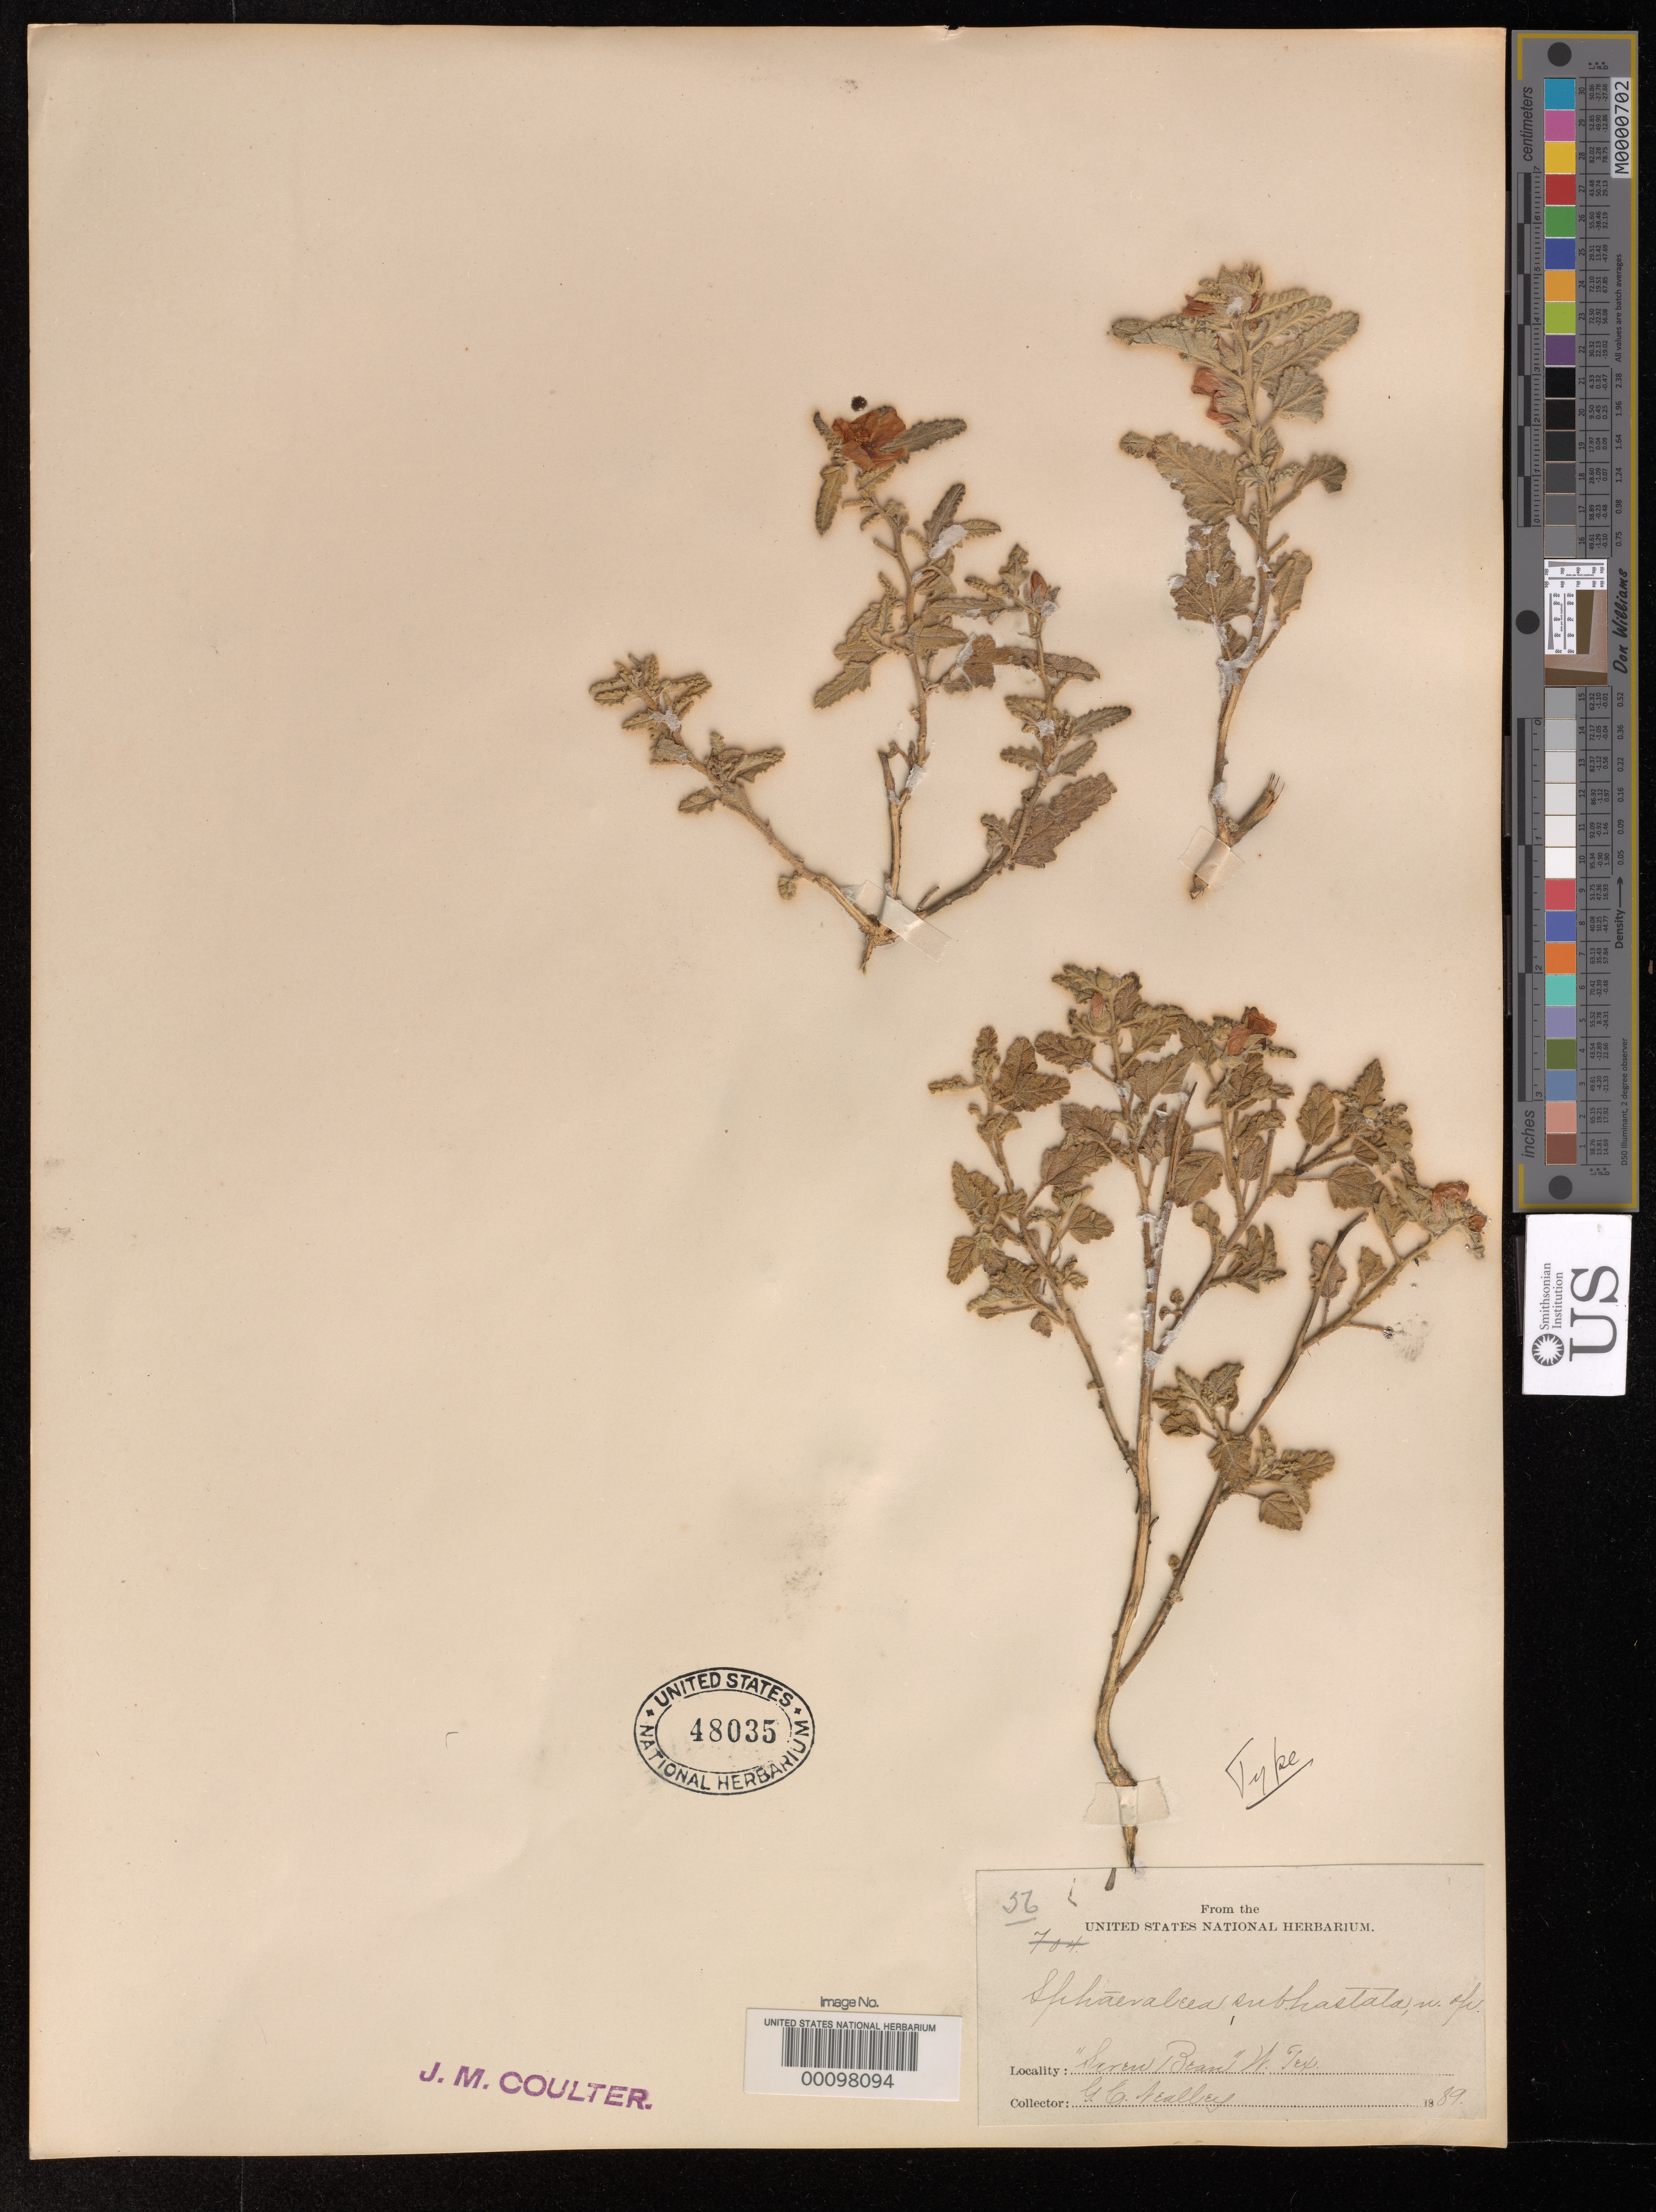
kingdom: Plantae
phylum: Tracheophyta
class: Magnoliopsida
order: Malvales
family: Malvaceae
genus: Sphaeralcea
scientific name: Sphaeralcea subhastata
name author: J.M. Coult.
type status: Holotype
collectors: G. C. Nealley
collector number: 56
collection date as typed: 1889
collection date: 1889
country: United States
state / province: Texas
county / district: Presidio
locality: Screw Bean.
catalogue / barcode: US 48035